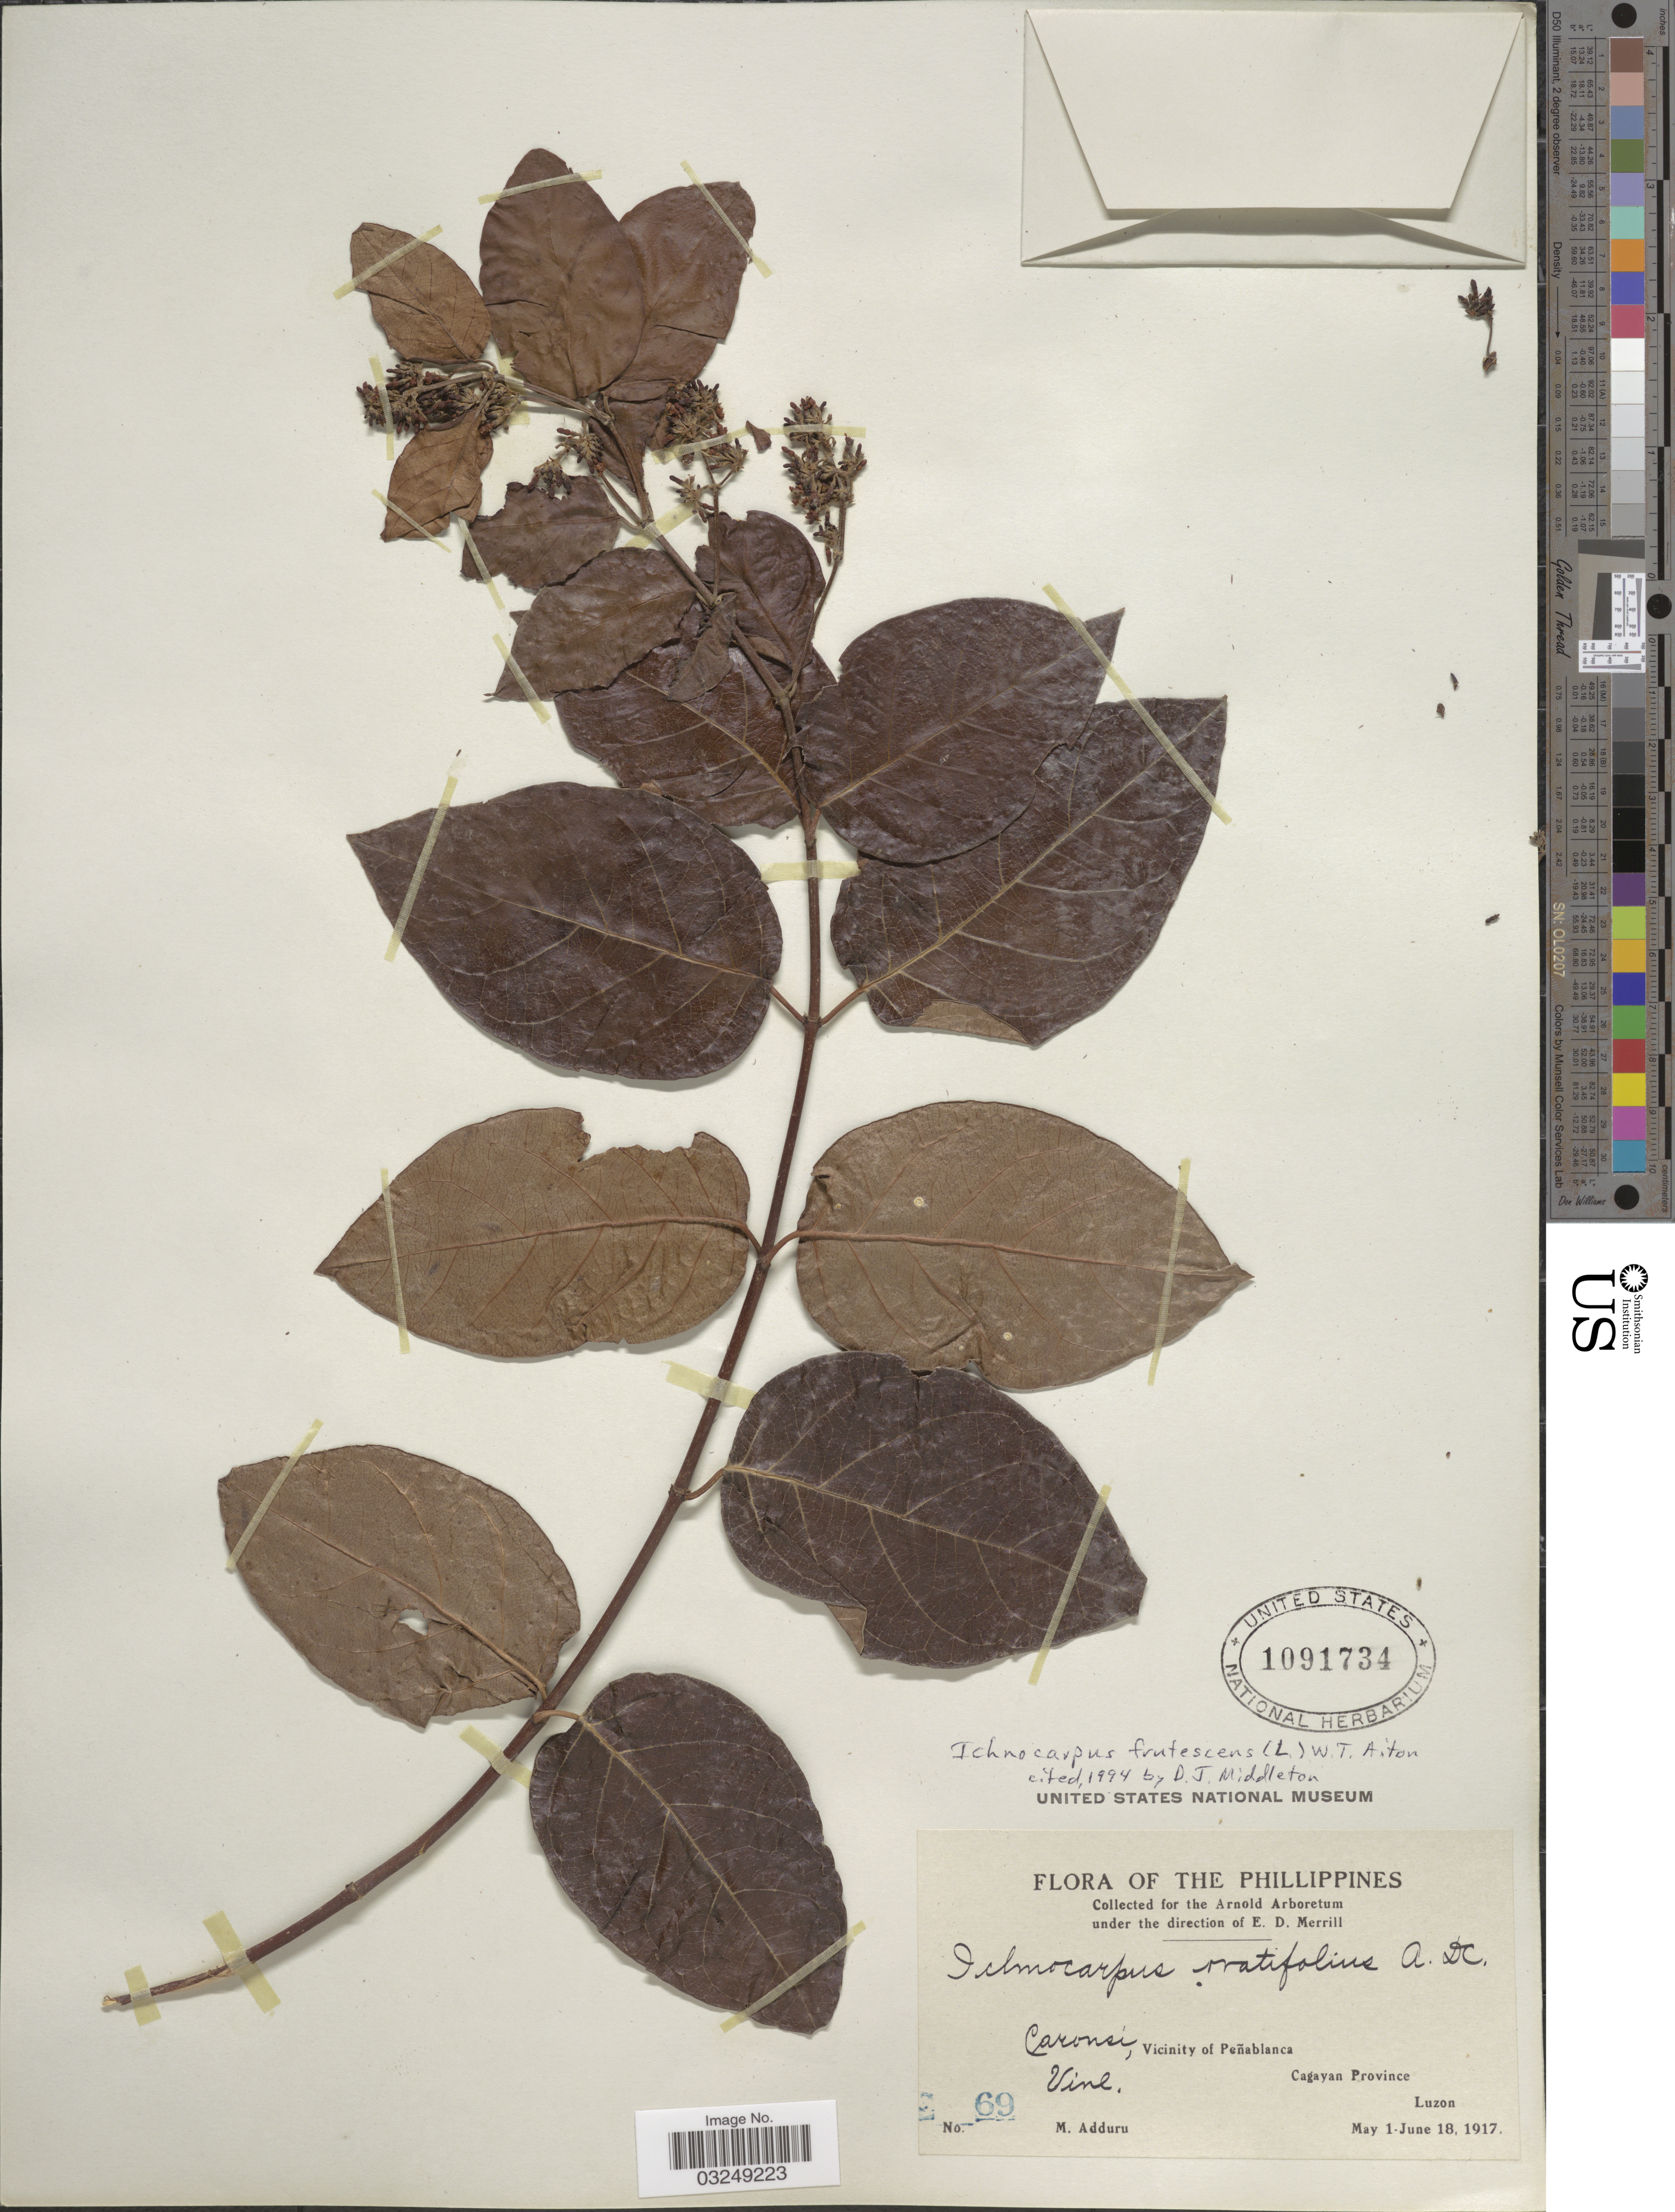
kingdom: Plantae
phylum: Tracheophyta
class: Magnoliopsida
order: Gentianales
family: Apocynaceae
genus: Ichnocarpus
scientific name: Ichnocarpus frutescens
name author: (L.) W.T. Aiton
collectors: M. Adduru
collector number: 69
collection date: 1917-05-01/1917-06-18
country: Philippines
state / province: Cagayan Valley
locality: Caronsi, Vicinity of Peñablanca. Cagayan Province. Luzon.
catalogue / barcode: US 1091734